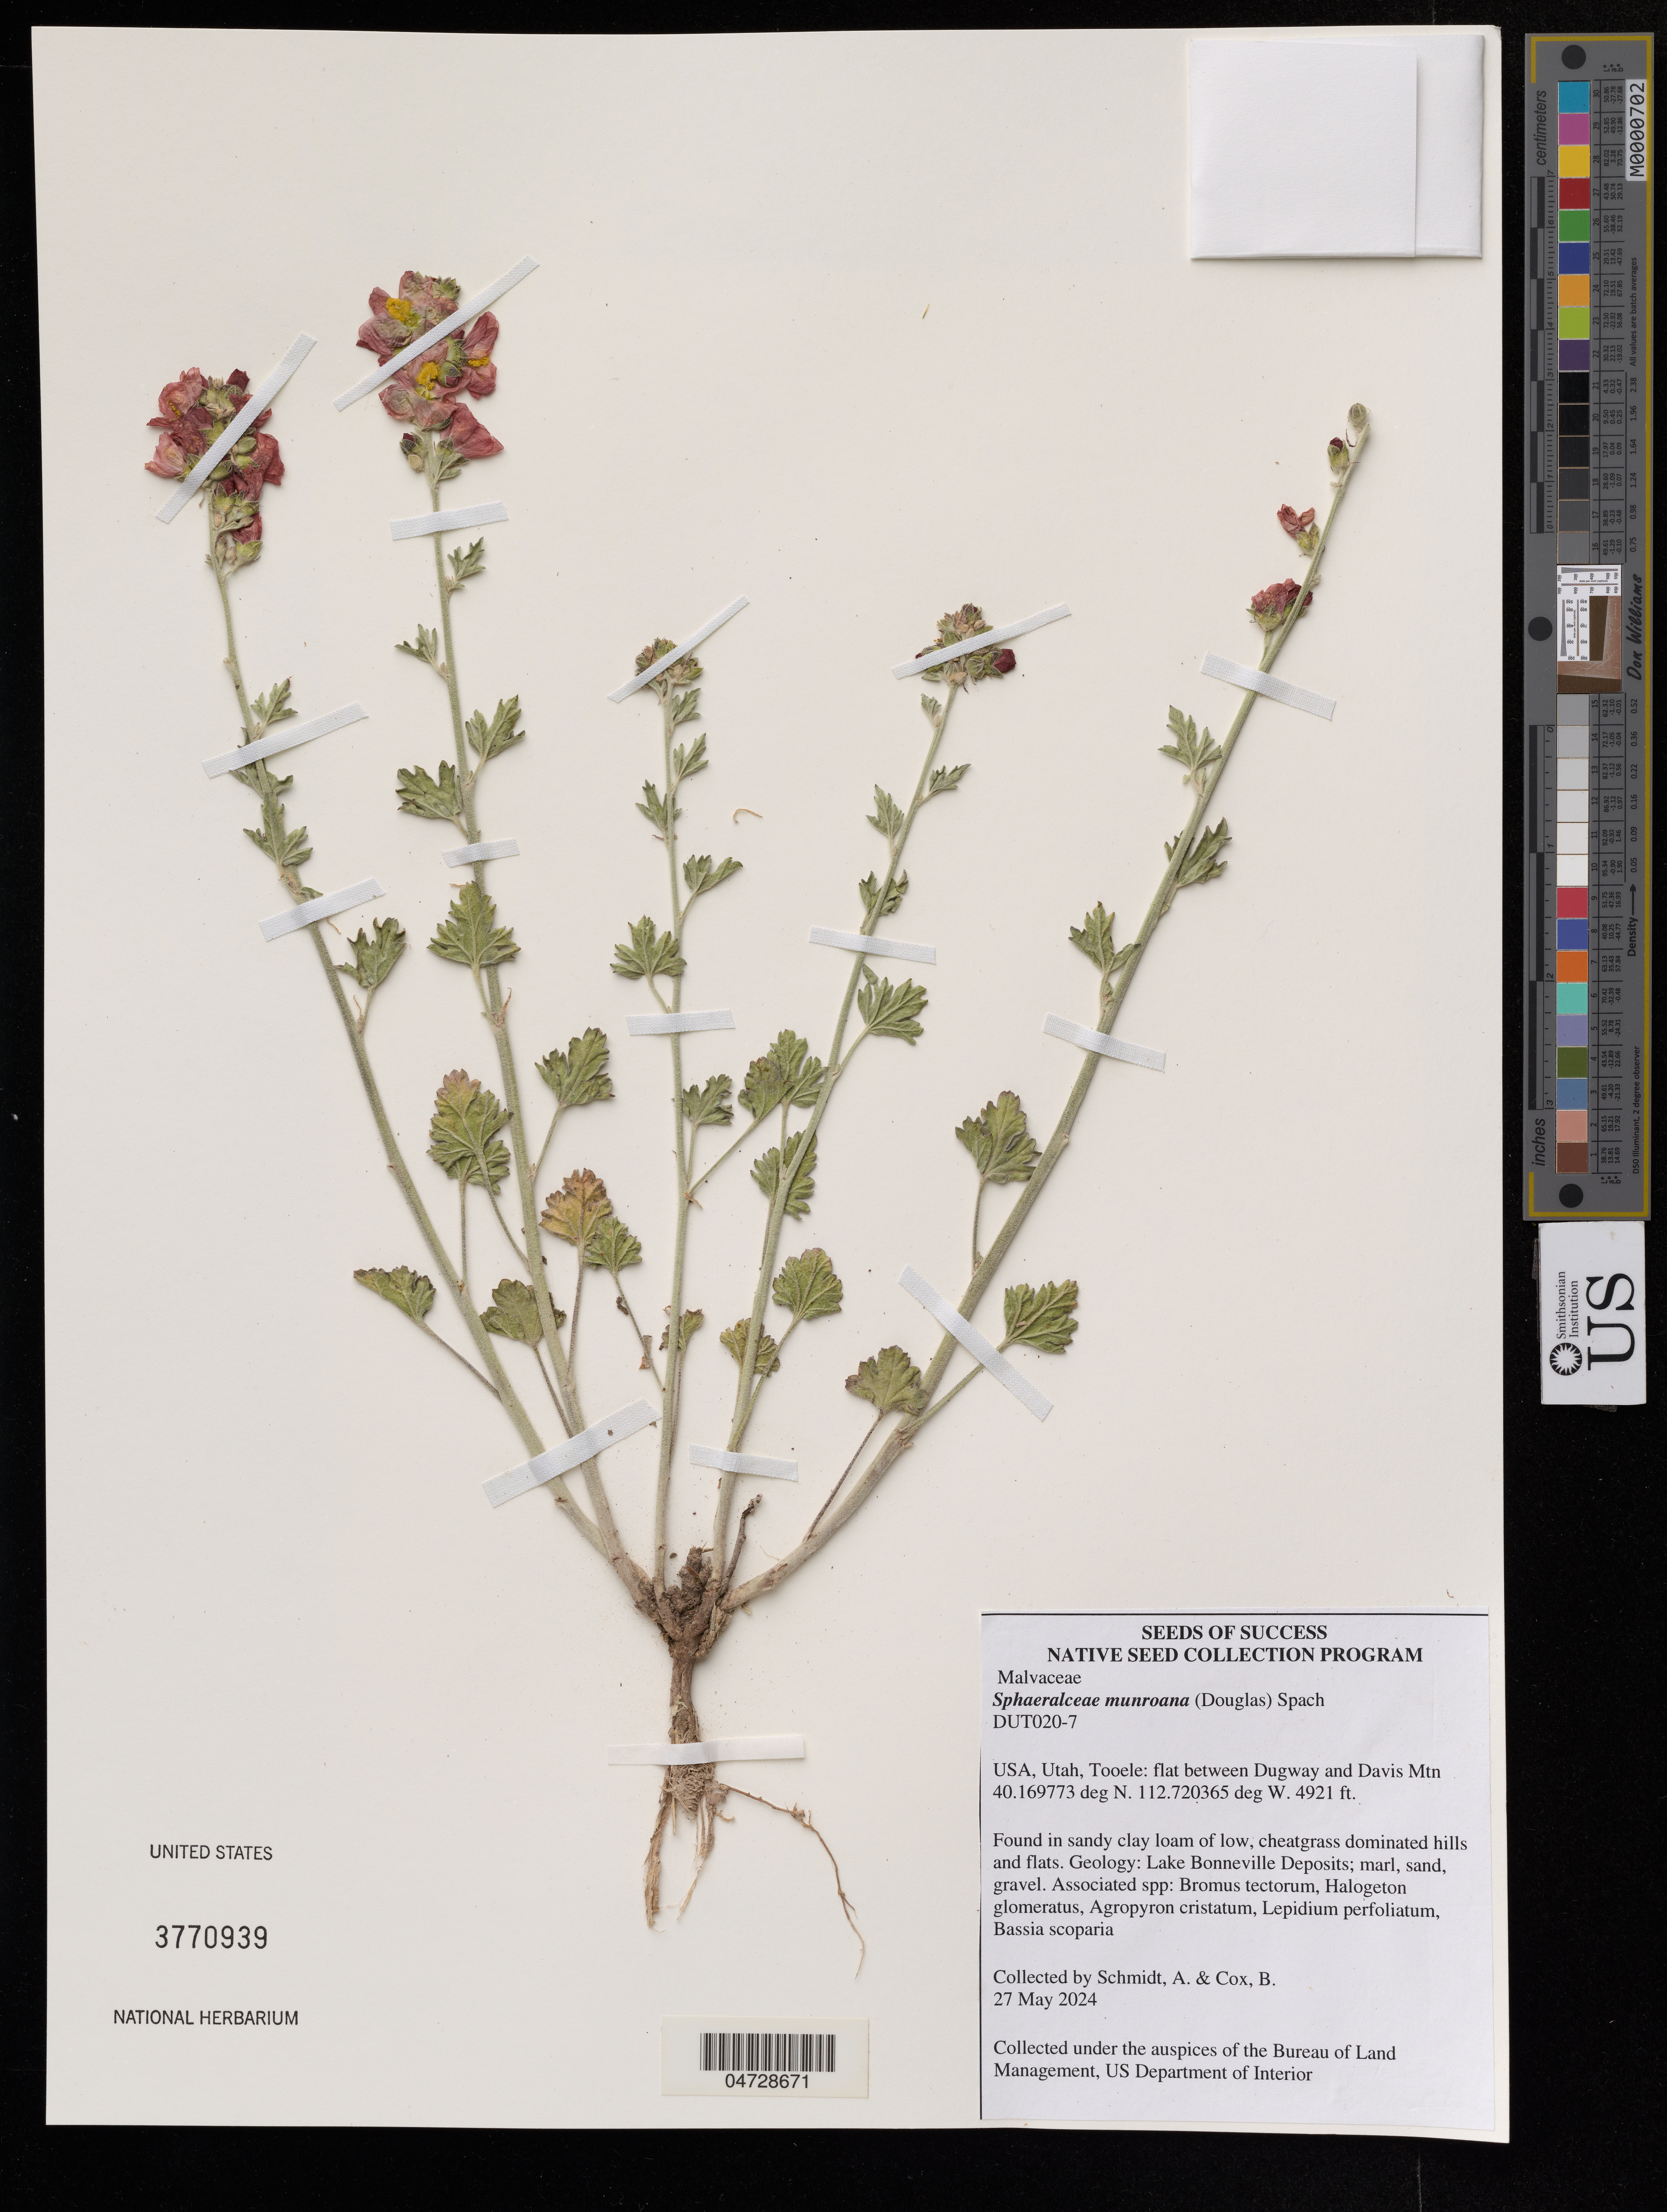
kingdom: Plantae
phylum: Tracheophyta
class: Magnoliopsida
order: Malvales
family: Malvaceae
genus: Sphaeralcea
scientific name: Sphaeralcea munroana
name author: (Douglas ex Lindl.) Spach ex A. Gray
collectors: A. Schmidt & B. Cox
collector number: DUT020-7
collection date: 2024-05-27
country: United States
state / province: Utah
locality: Tooele: flat between Dugway and Davis Mtn.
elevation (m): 1500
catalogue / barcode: US 3770939